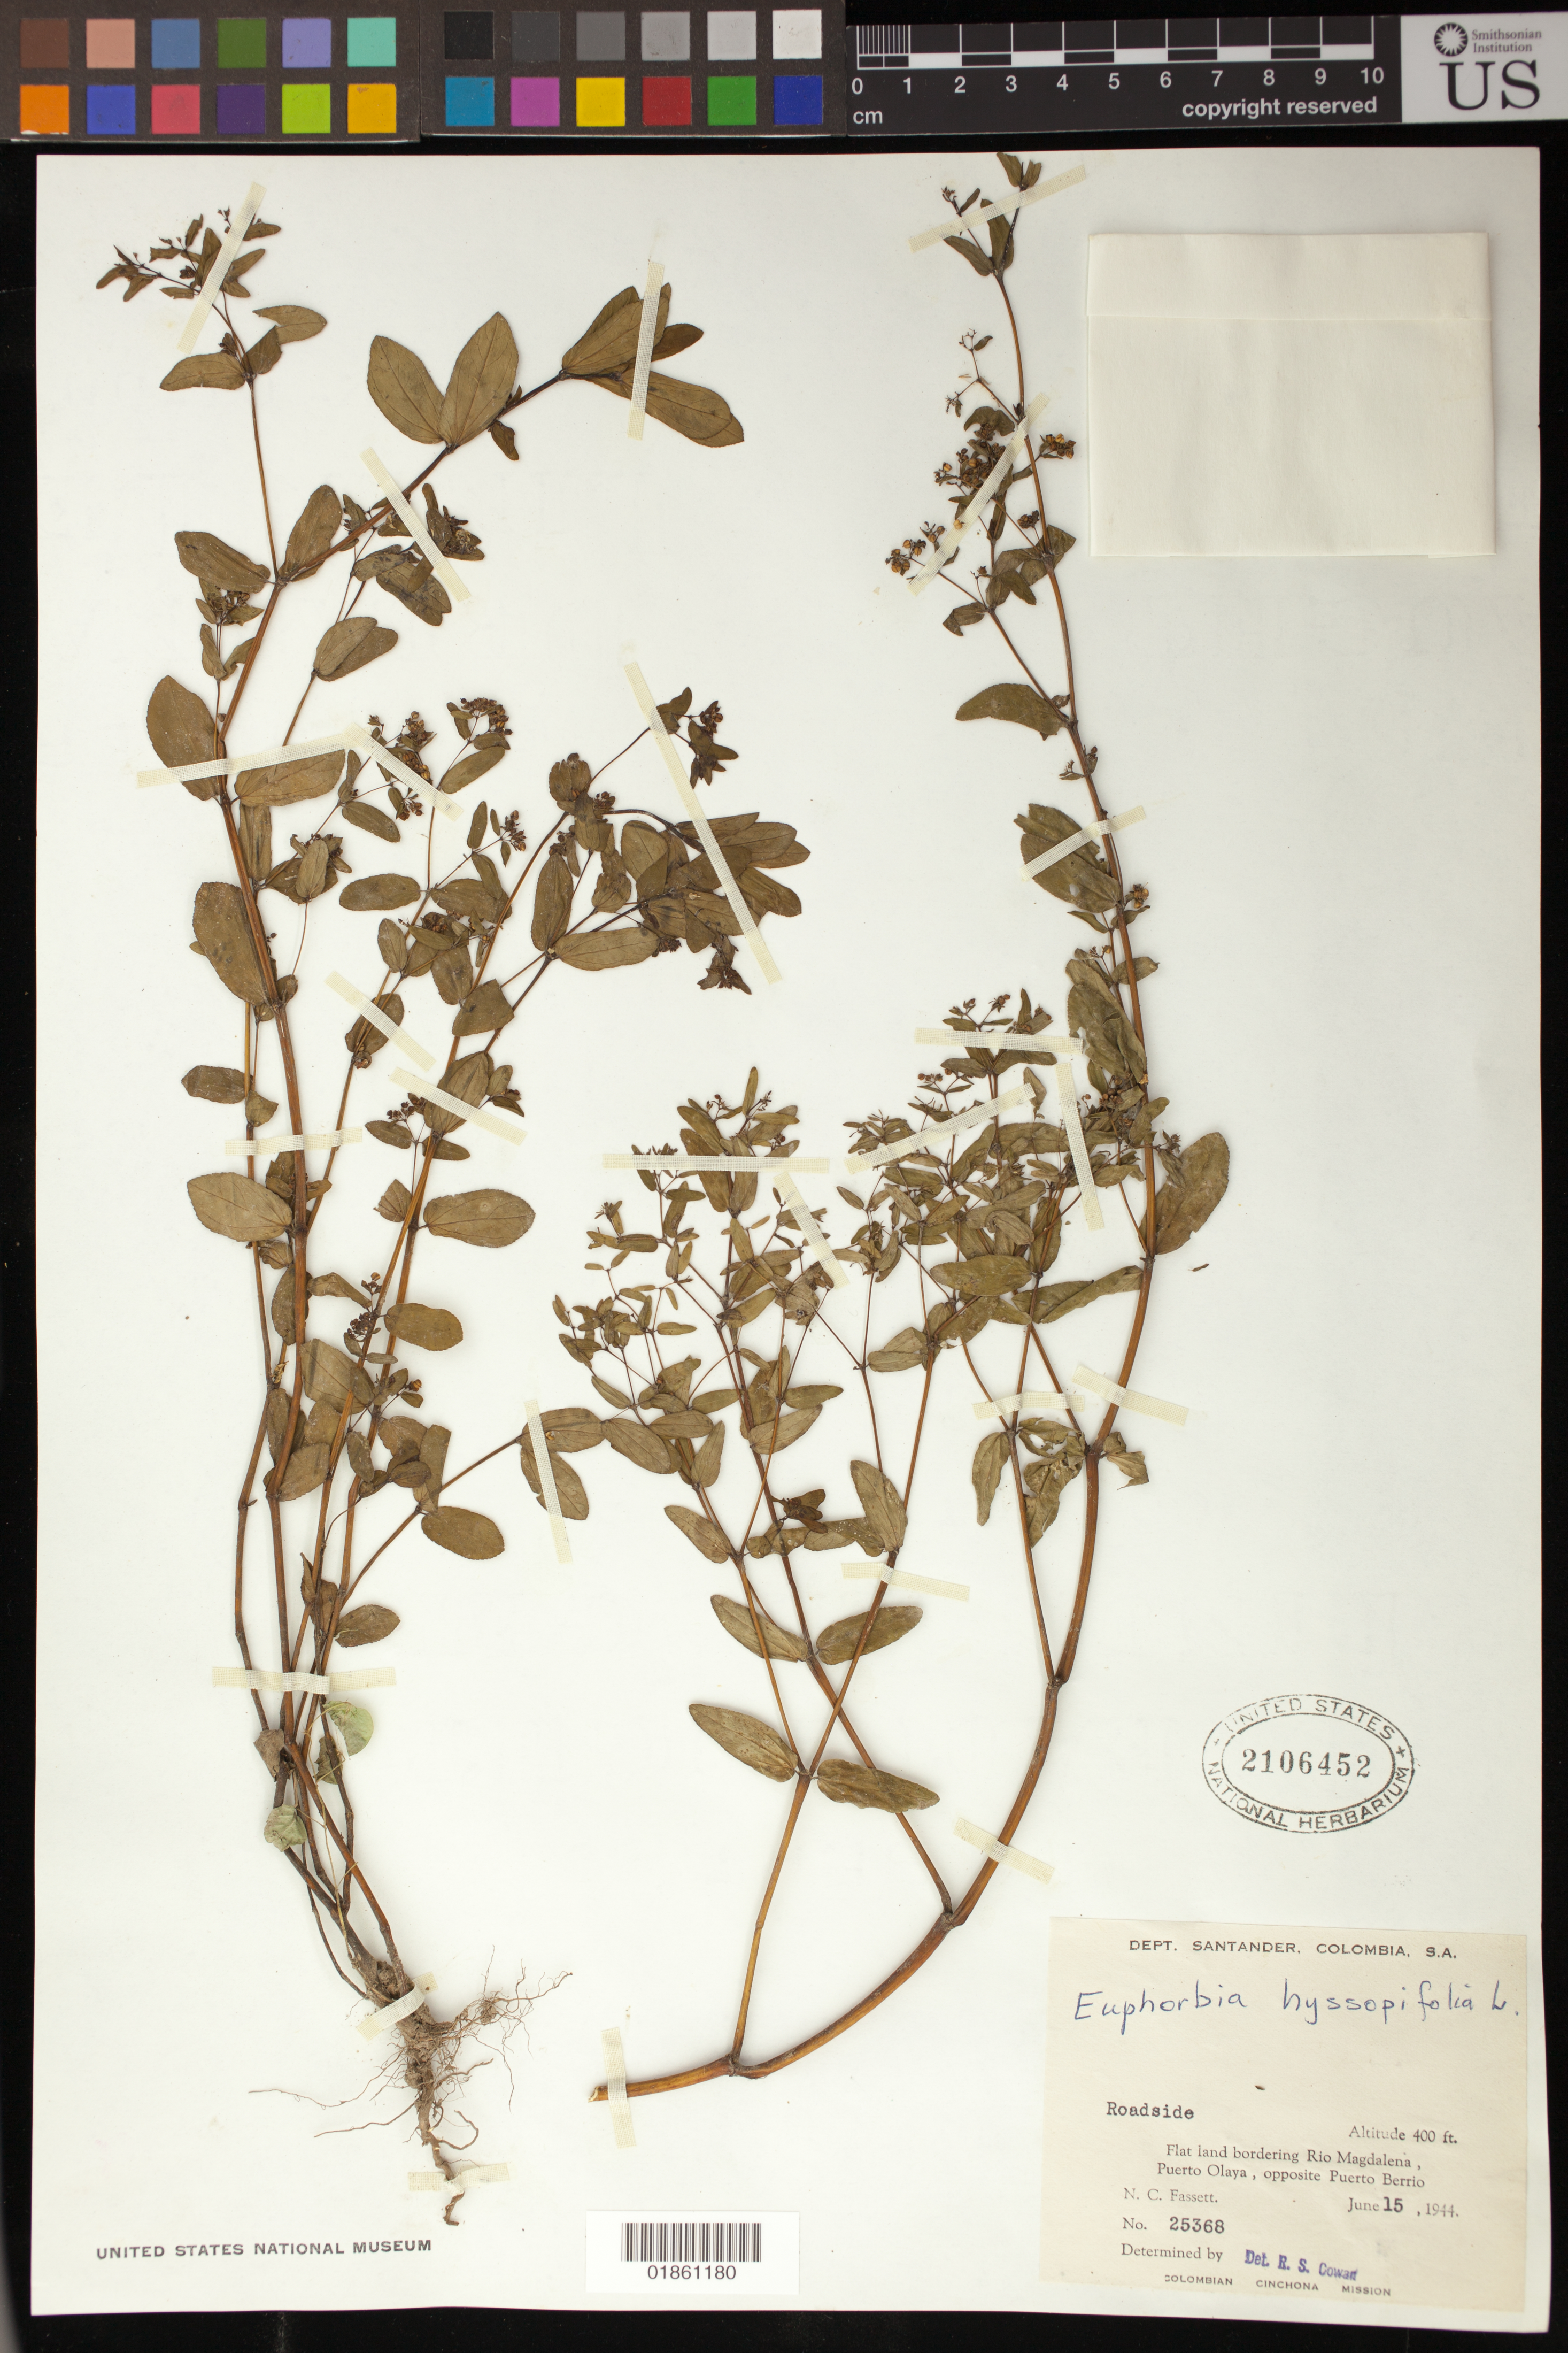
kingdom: Plantae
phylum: Tracheophyta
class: Magnoliopsida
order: Malpighiales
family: Euphorbiaceae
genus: Euphorbia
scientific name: Euphorbia hyssopifolia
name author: L.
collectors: N. C. Fassett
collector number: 25368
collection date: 1944-06-15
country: Colombia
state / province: Santander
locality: Flat land bordering Rio Magdalena. Puerto Olaya, opposite Puerto Berrio.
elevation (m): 122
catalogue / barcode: US 2106452